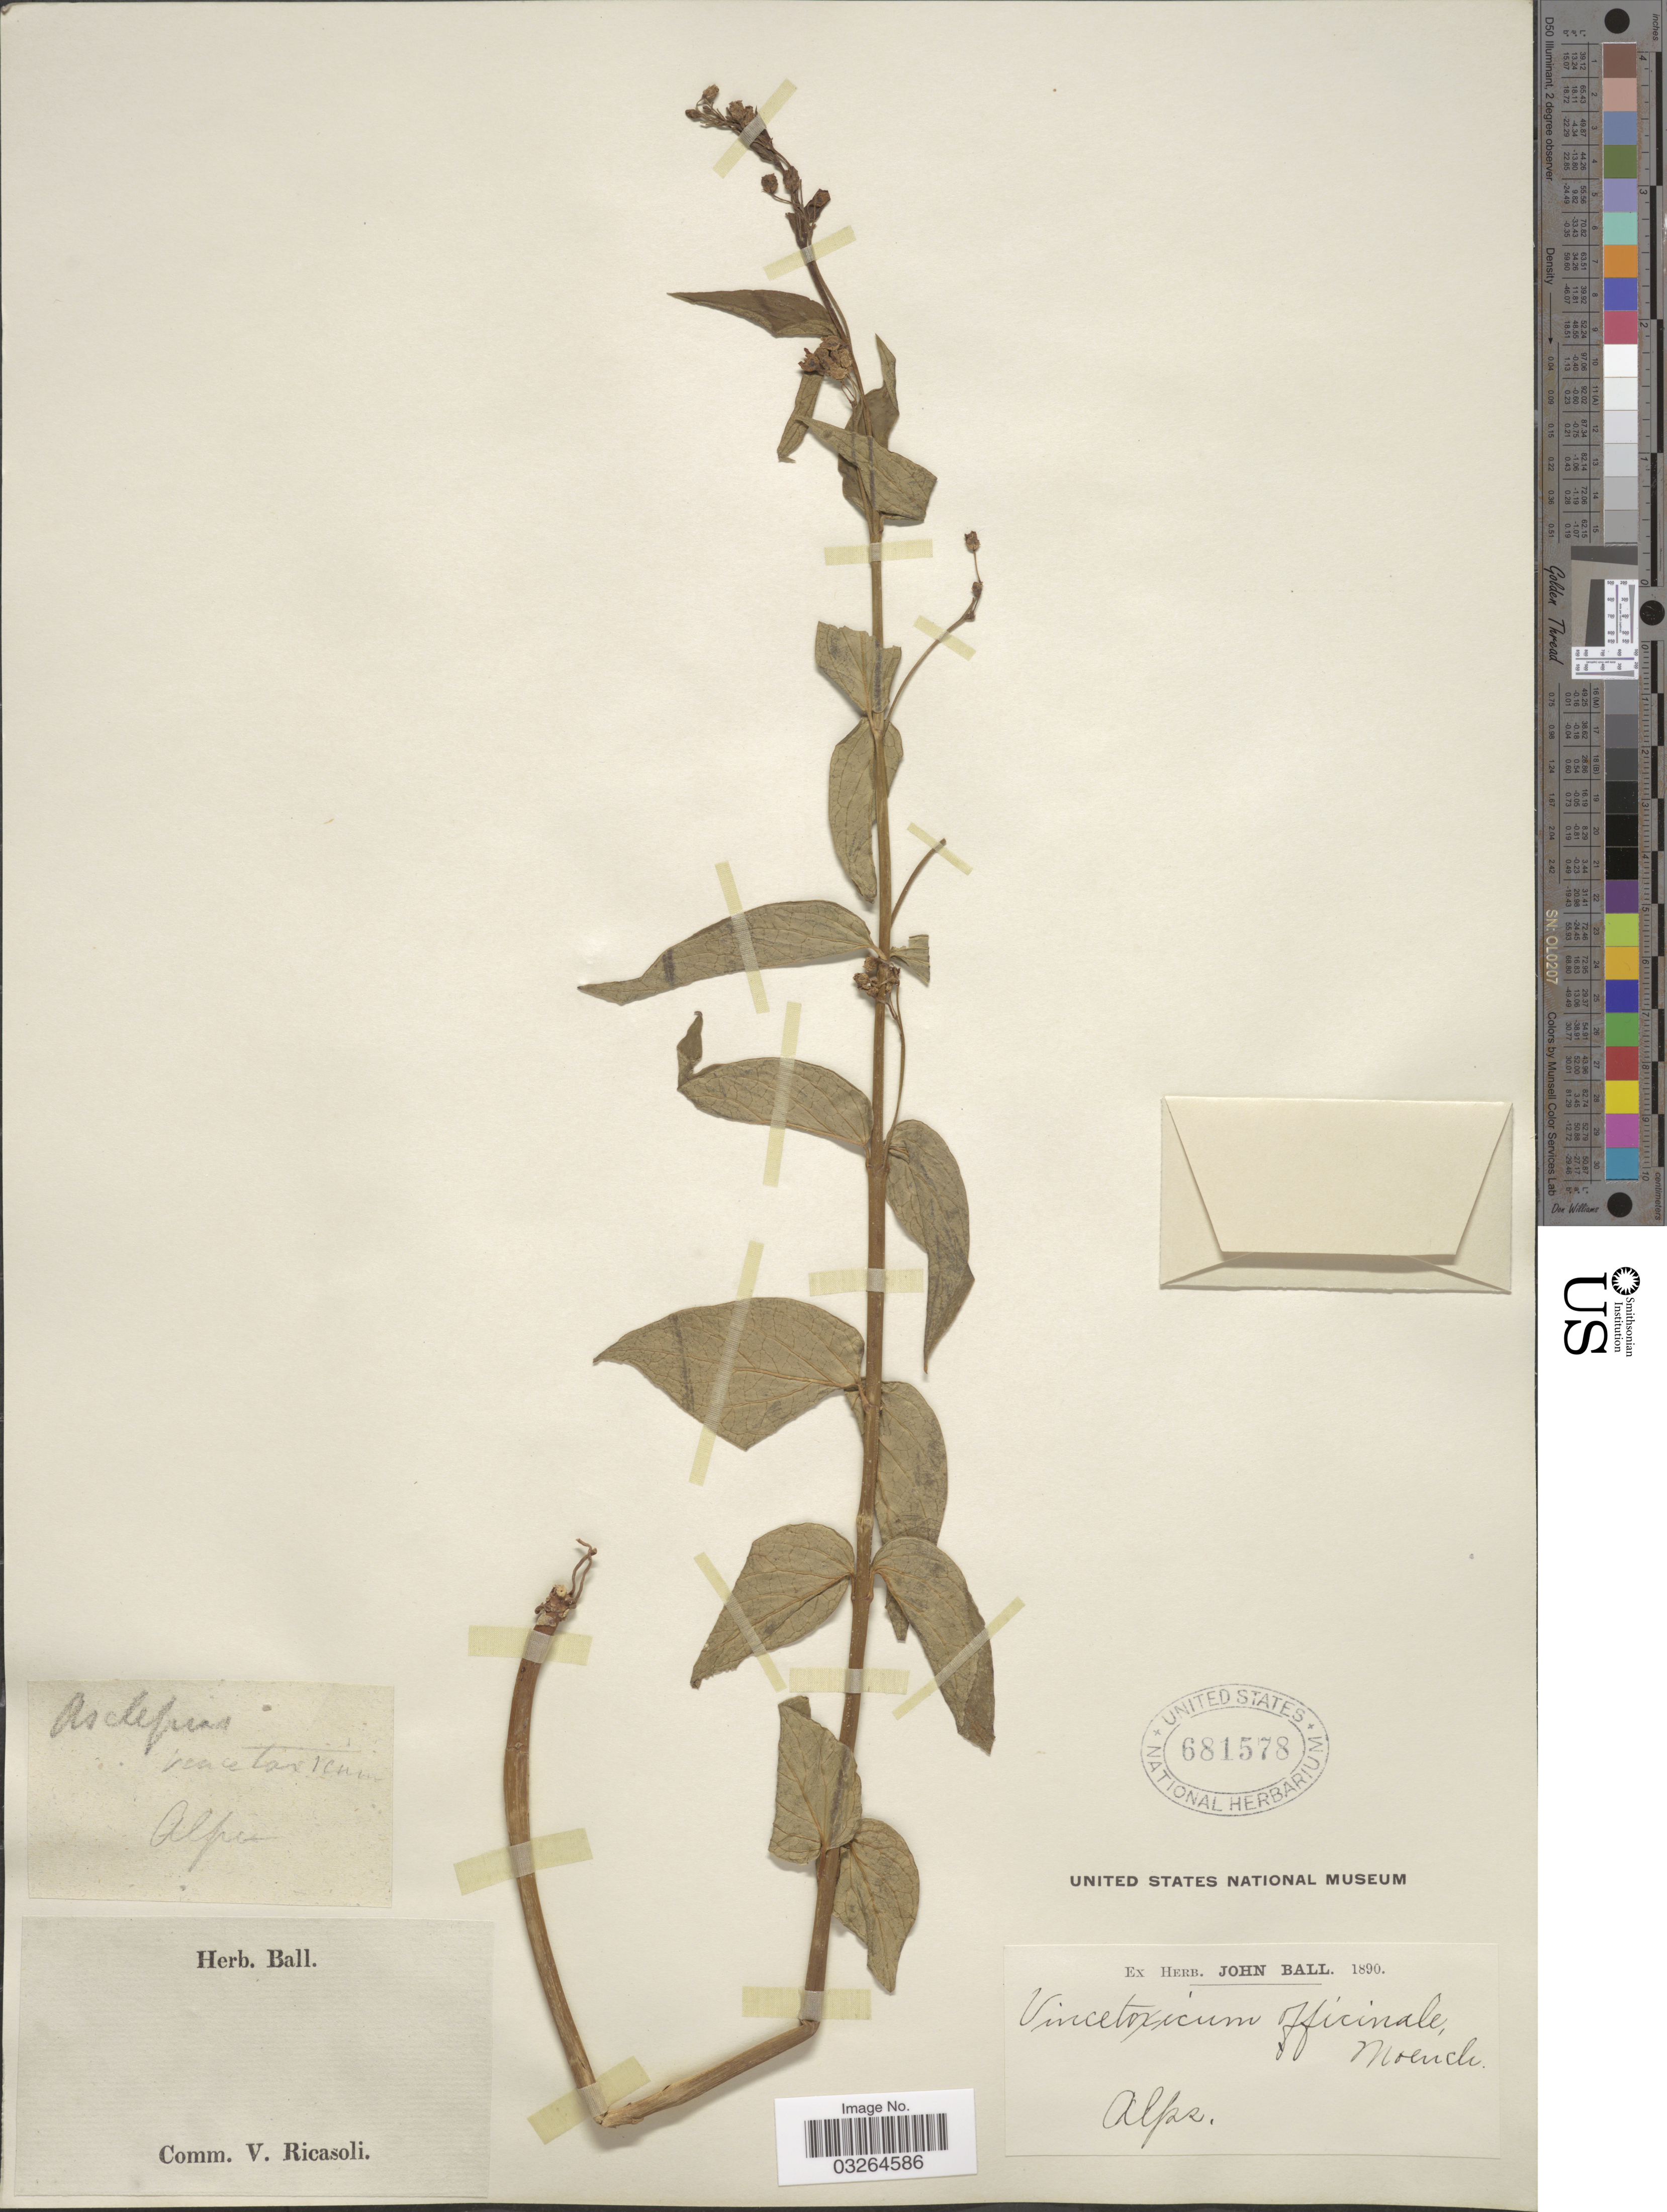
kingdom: Plantae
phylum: Tracheophyta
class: Magnoliopsida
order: Gentianales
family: Apocynaceae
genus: Cynanchum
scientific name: Cynanchum vincetoxicum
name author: Pers.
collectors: ex herb. John Ball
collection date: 1790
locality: Alps.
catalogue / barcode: US 681578